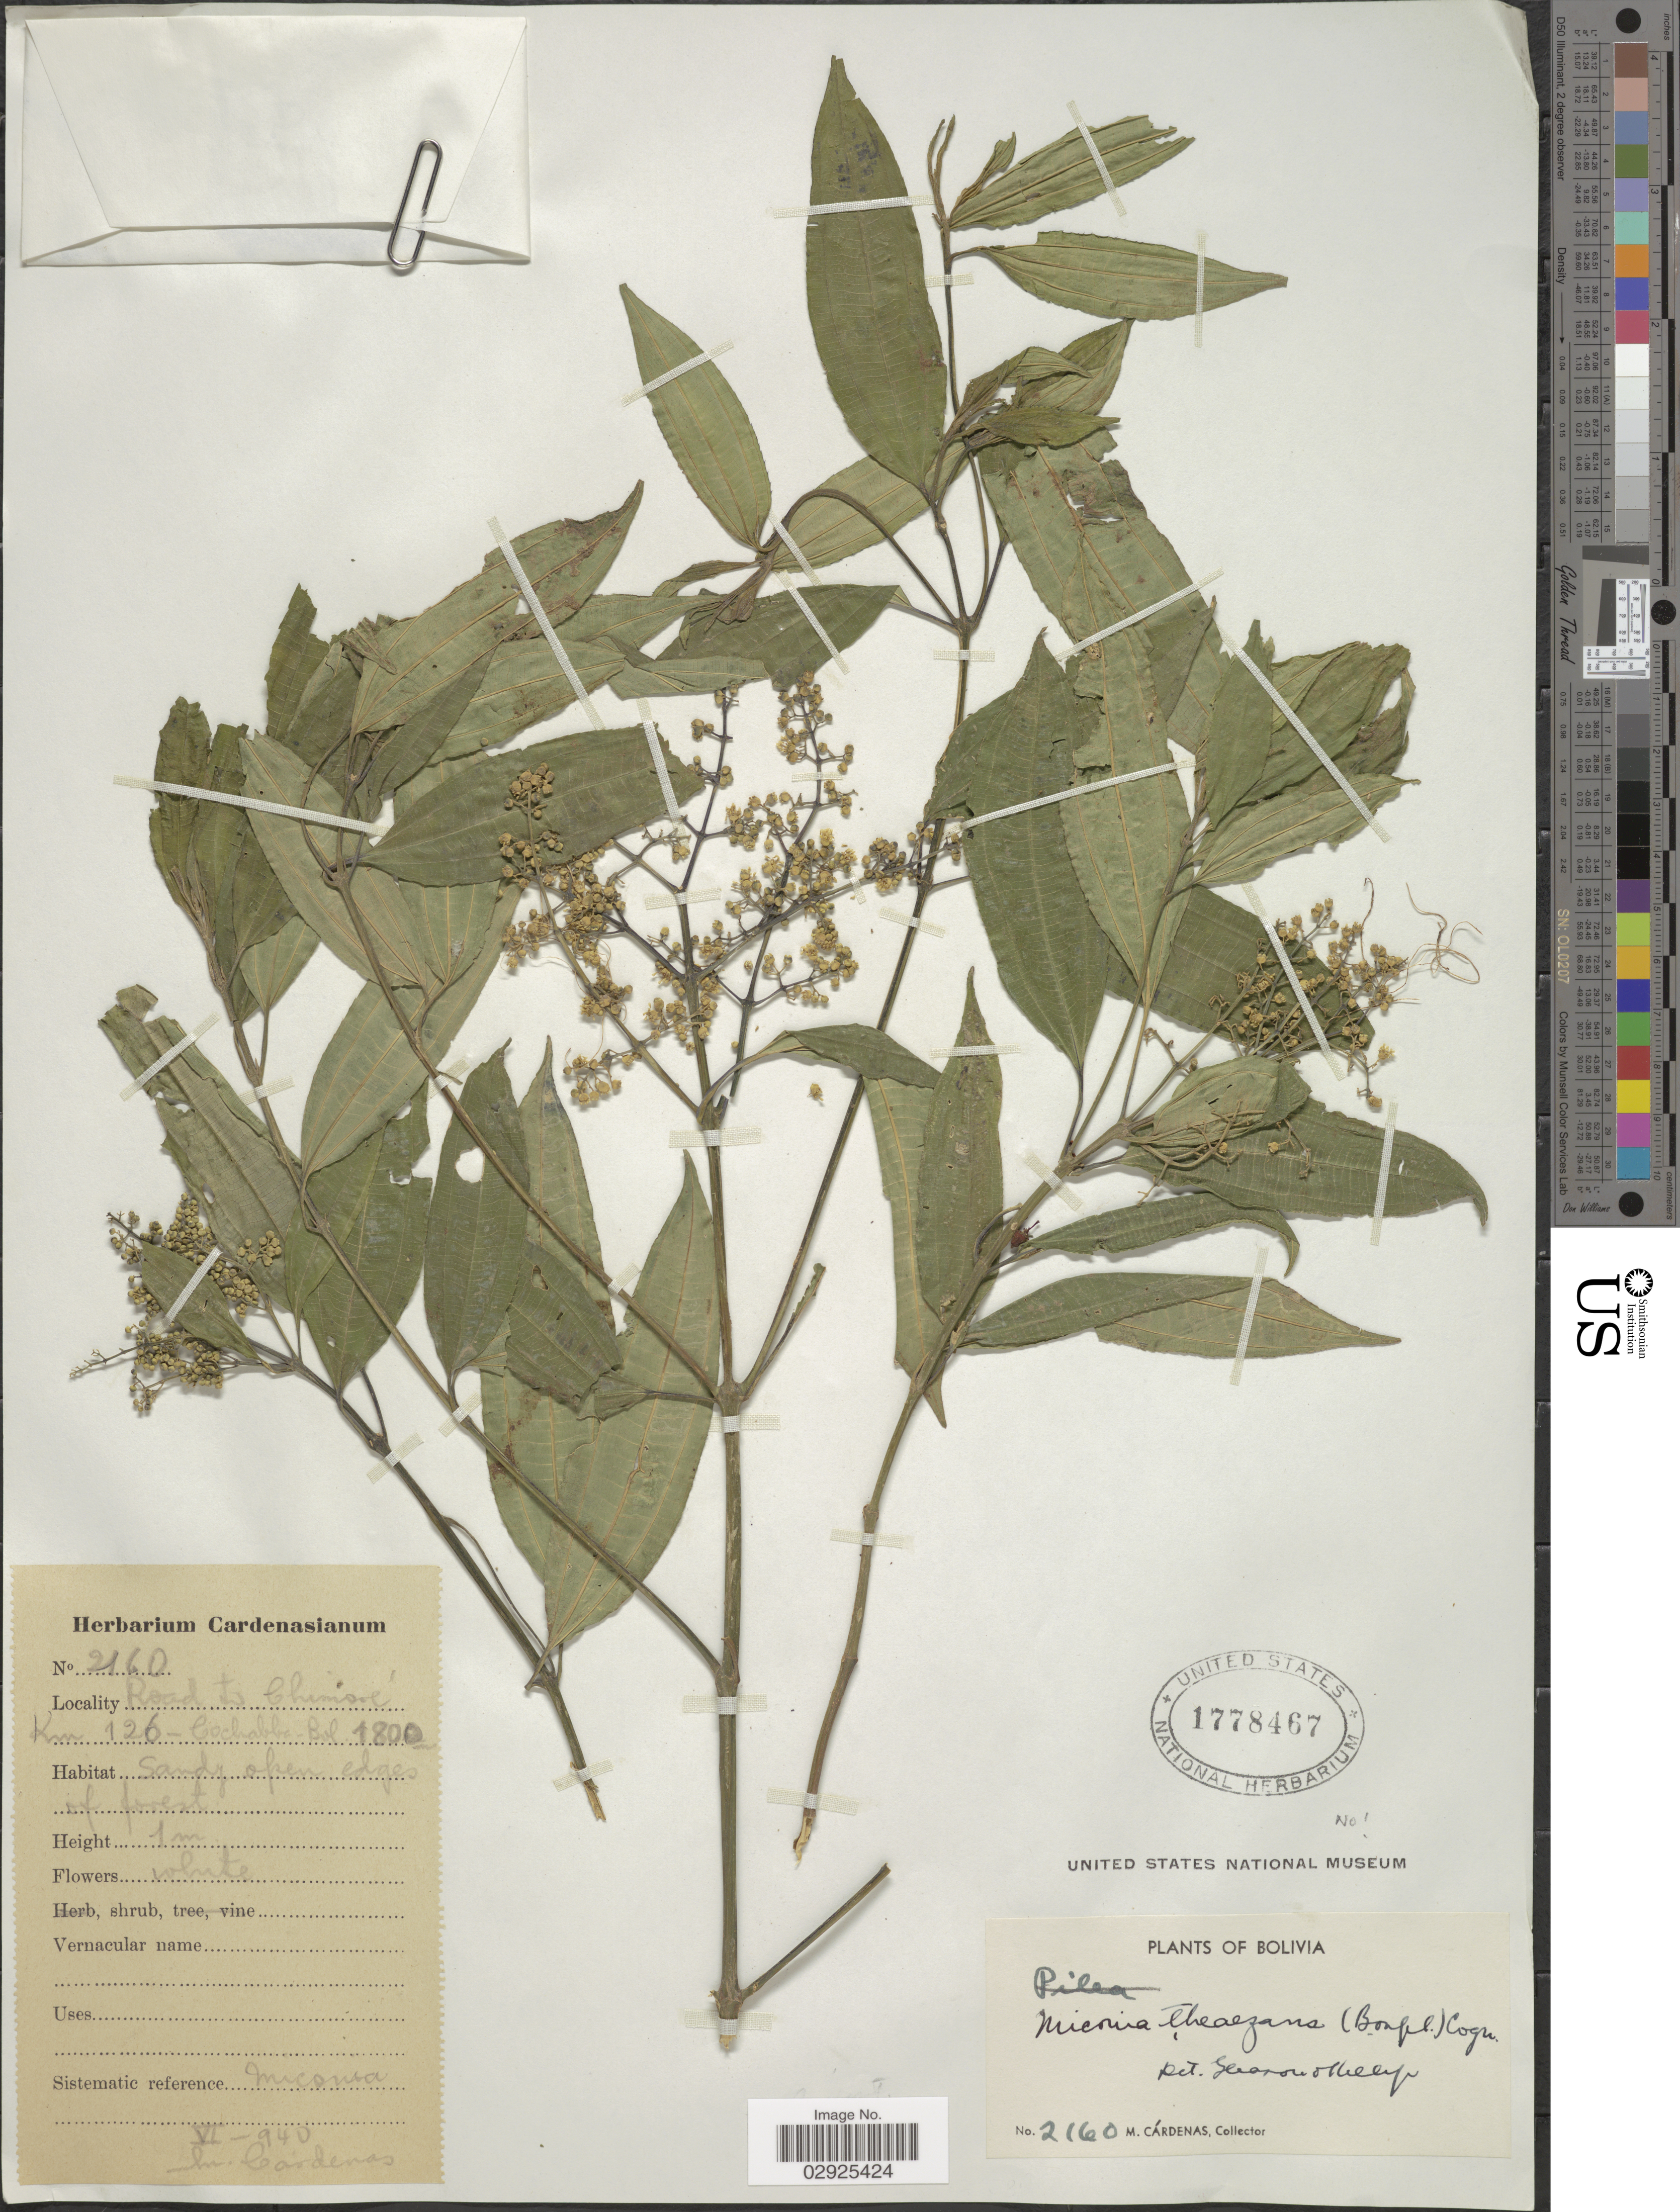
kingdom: Plantae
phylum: Tracheophyta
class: Magnoliopsida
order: Myrtales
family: Melastomataceae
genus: Miconia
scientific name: Miconia sp.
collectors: M. Cárdenas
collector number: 2160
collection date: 1940-06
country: Bolivia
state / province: Cochabamba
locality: Road to Chimoré, Km 126, Cochabamba.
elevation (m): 1800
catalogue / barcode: US 1778467